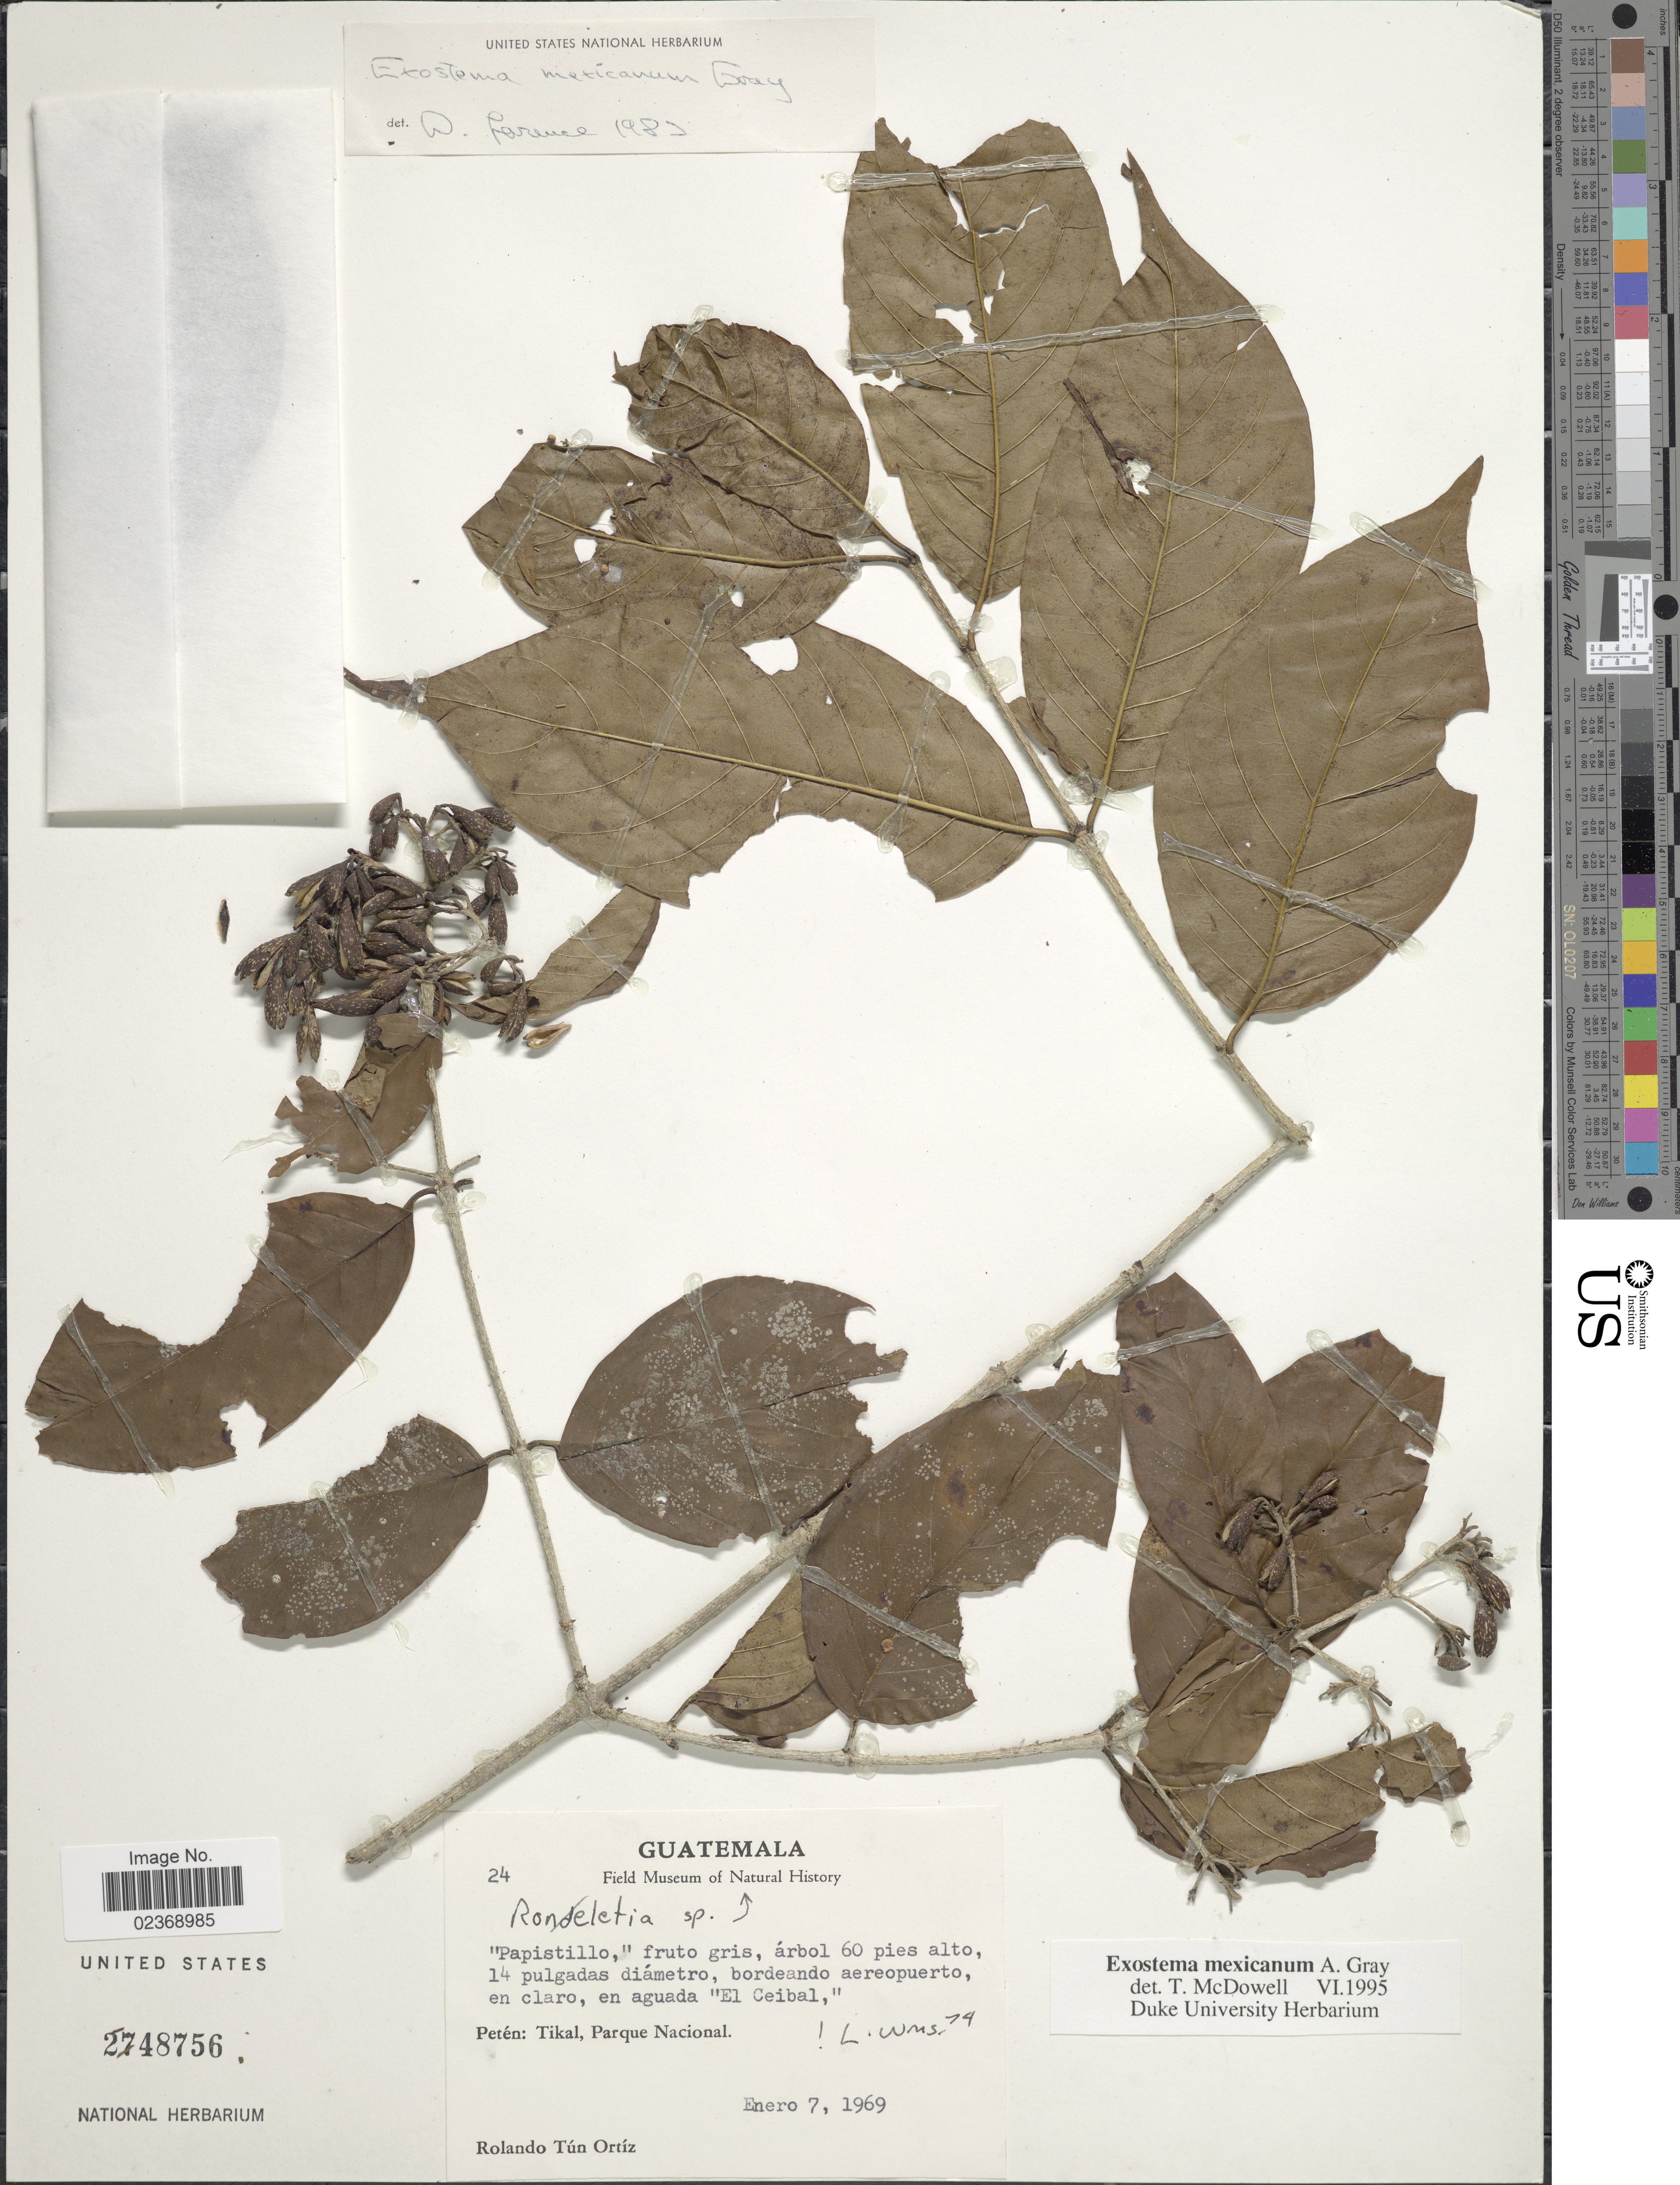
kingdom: Plantae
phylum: Tracheophyta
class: Magnoliopsida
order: Gentianales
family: Rubiaceae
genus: Exostema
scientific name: Exostema mexicanum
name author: A. Gray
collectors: R. T. Ortíz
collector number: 24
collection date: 1969-01-07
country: Guatemala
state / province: El Petén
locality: En aguada 'El Ceibal', Petén: Tikal, Parque Nacional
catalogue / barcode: US 2748756